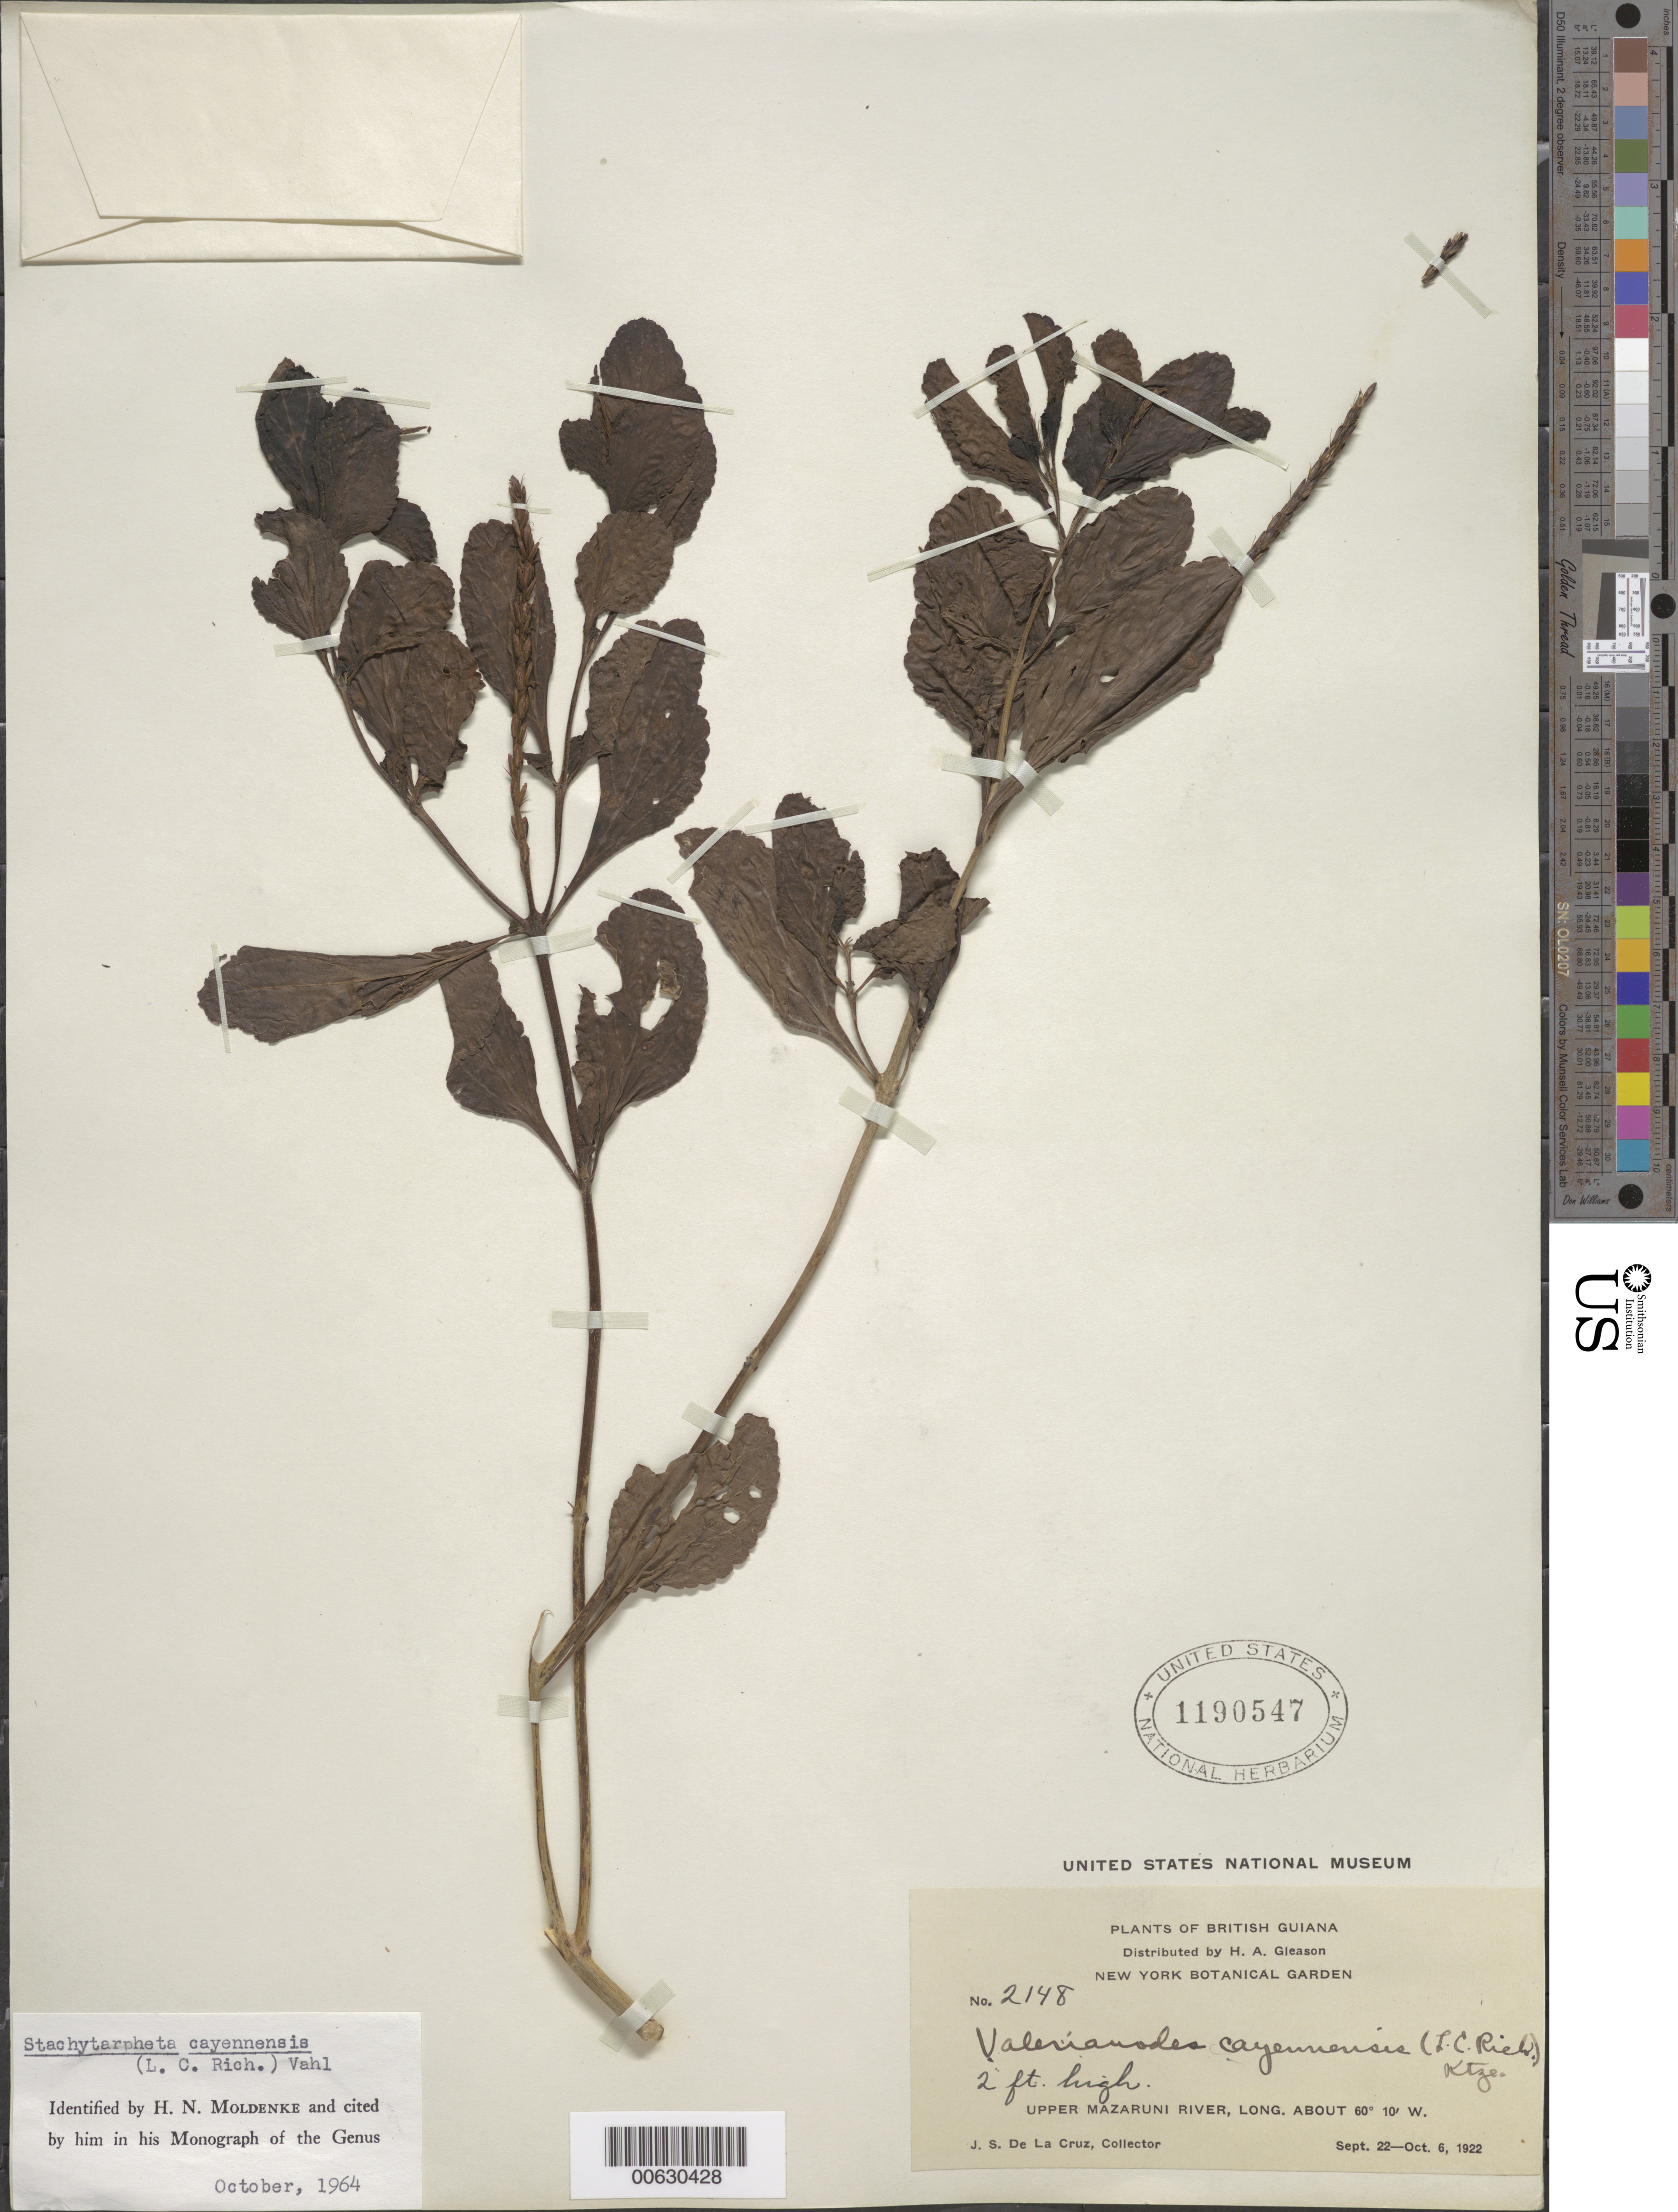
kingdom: Plantae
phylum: Tracheophyta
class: Magnoliopsida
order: Lamiales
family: Verbenaceae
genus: Stachytarpheta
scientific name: Stachytarpheta cayennensis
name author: (Rich.) Vahl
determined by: Moldenke, H. N.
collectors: J. S. de la Cruz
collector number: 2148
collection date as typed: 22-Sep-22 to 6-Oct-22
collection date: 1922-09-22/1922-10-06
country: Guyana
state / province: Cuyuni-Mazaruni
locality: Upper Mazaruni R.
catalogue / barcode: US 1190547